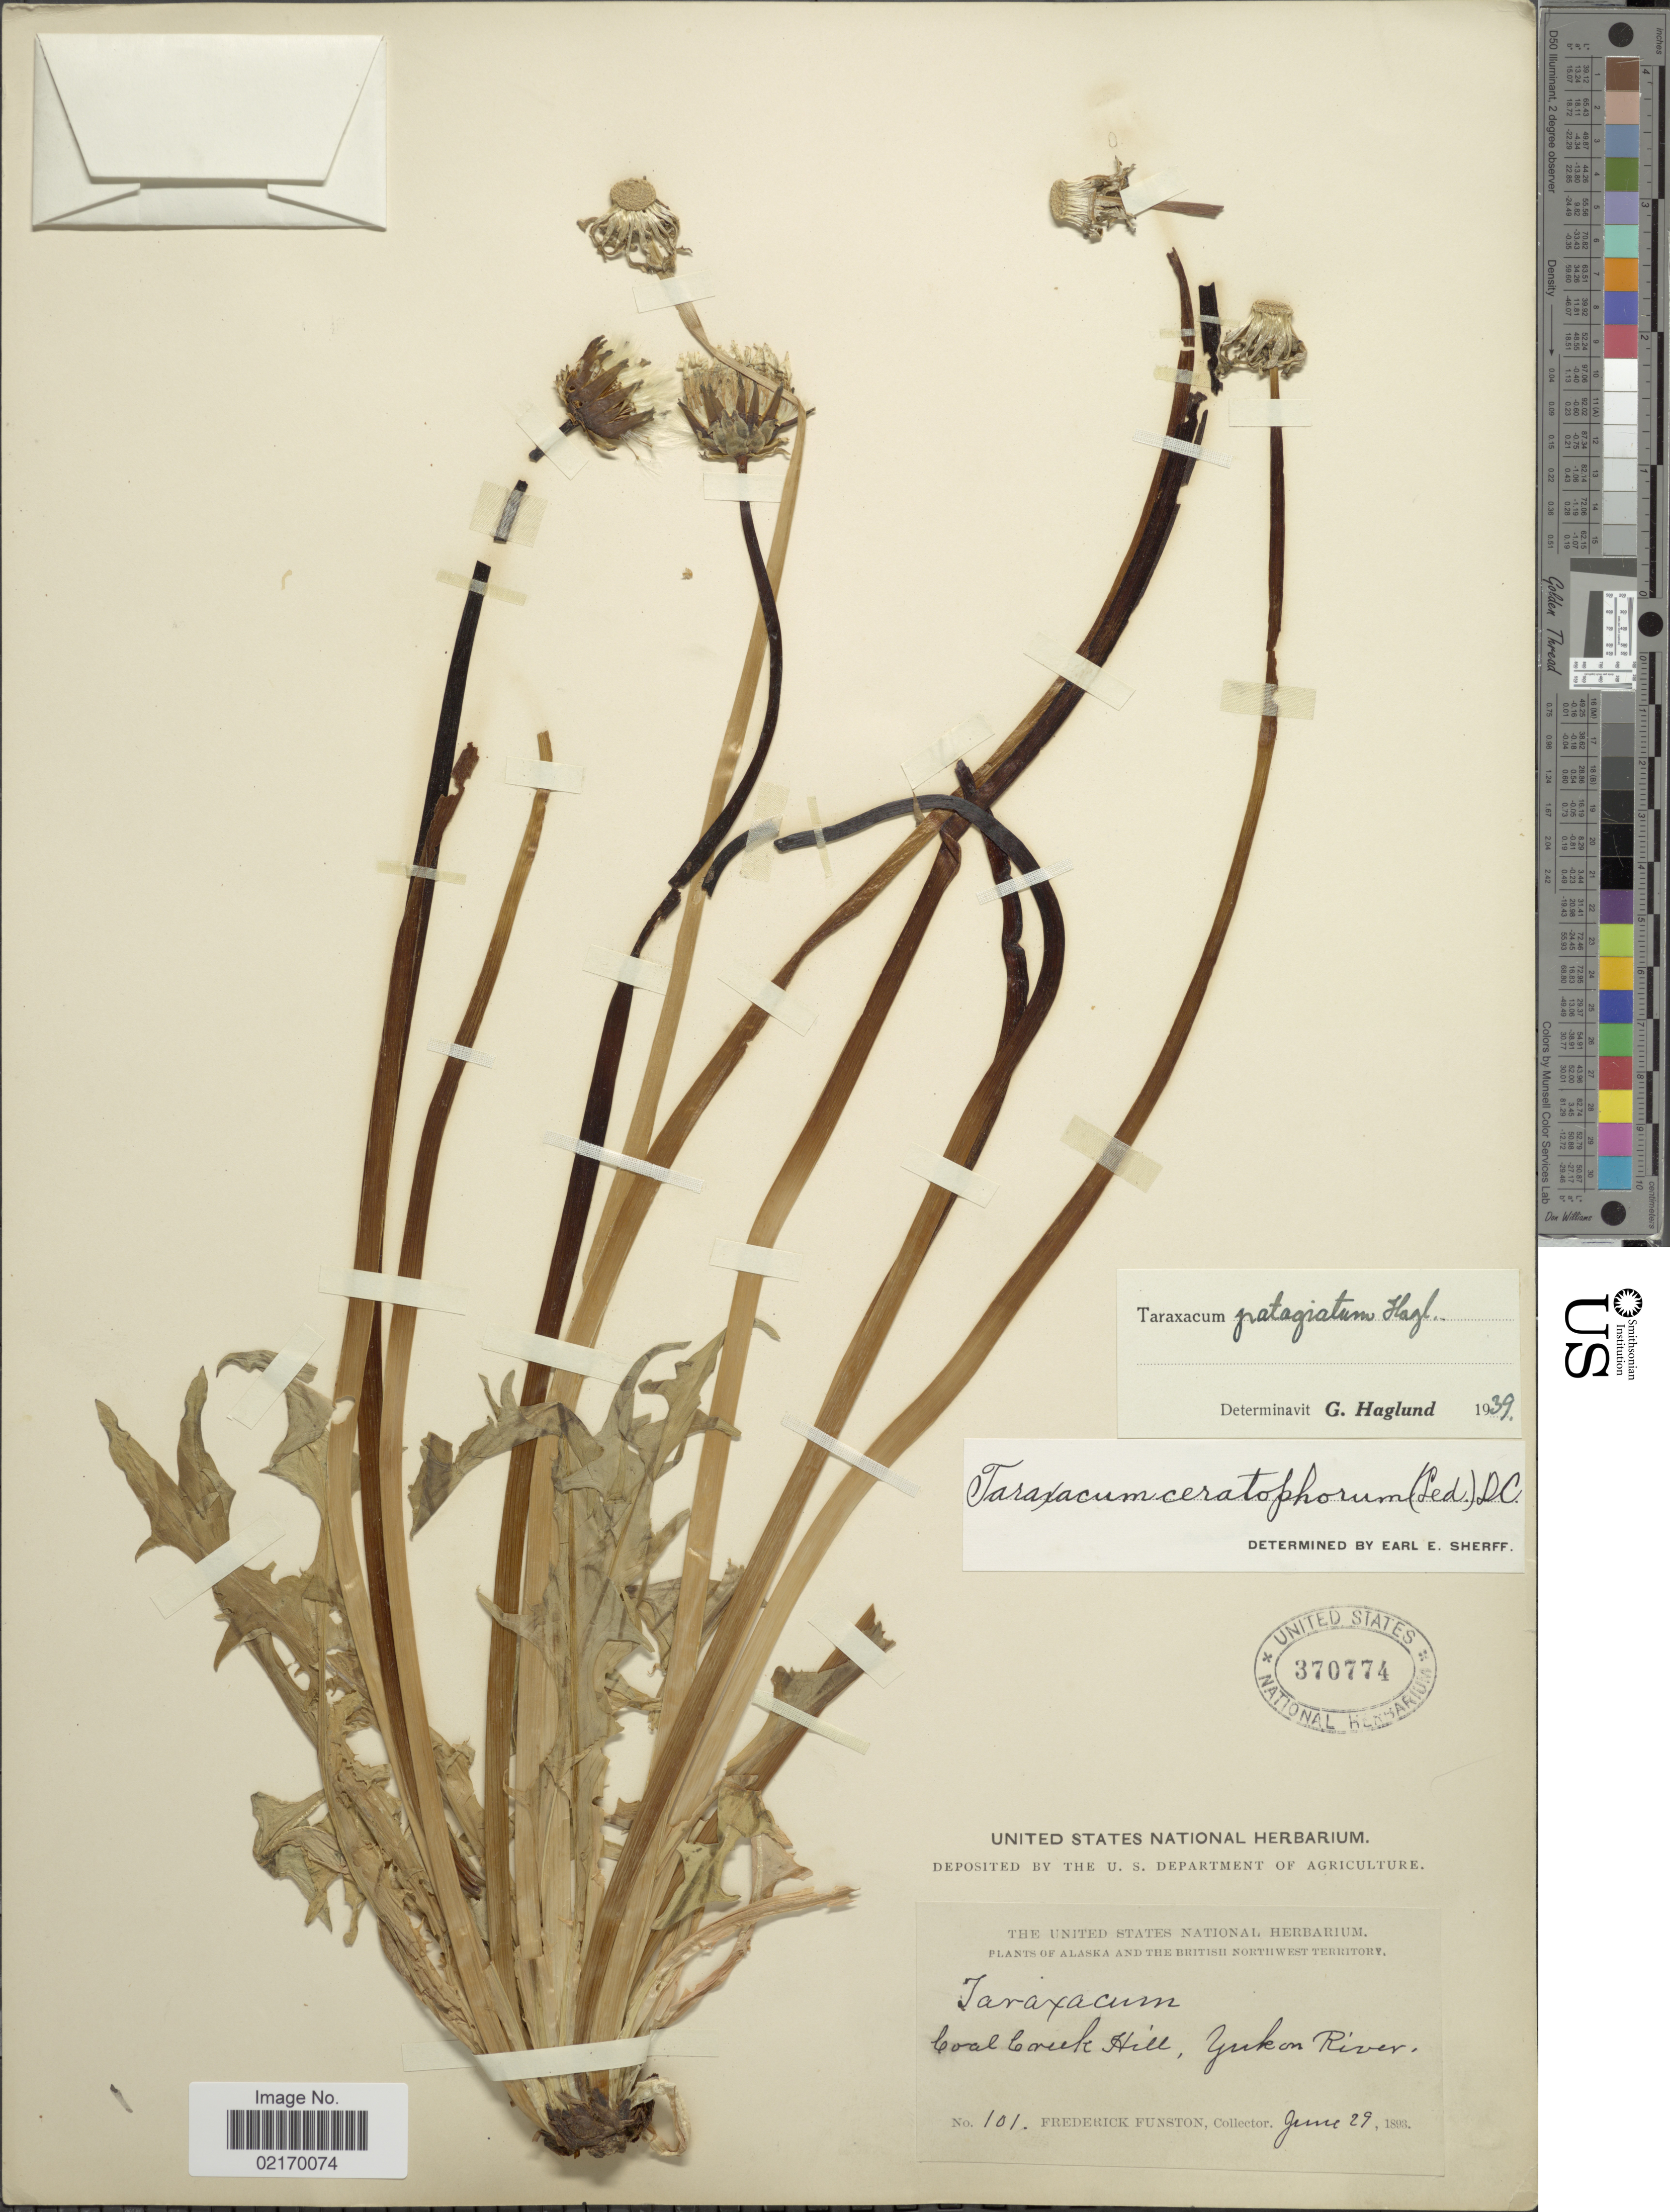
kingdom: Plantae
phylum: Tracheophyta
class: Magnoliopsida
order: Asterales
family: Asteraceae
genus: Taraxacum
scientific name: Taraxacum patagiatum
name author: G.E. Haglund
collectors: F. Funston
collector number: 101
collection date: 1893-06-29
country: United States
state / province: Alaska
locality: Alaska and the British Northwest Territory, Coal Creek Hill, Yukon River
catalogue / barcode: US 370774